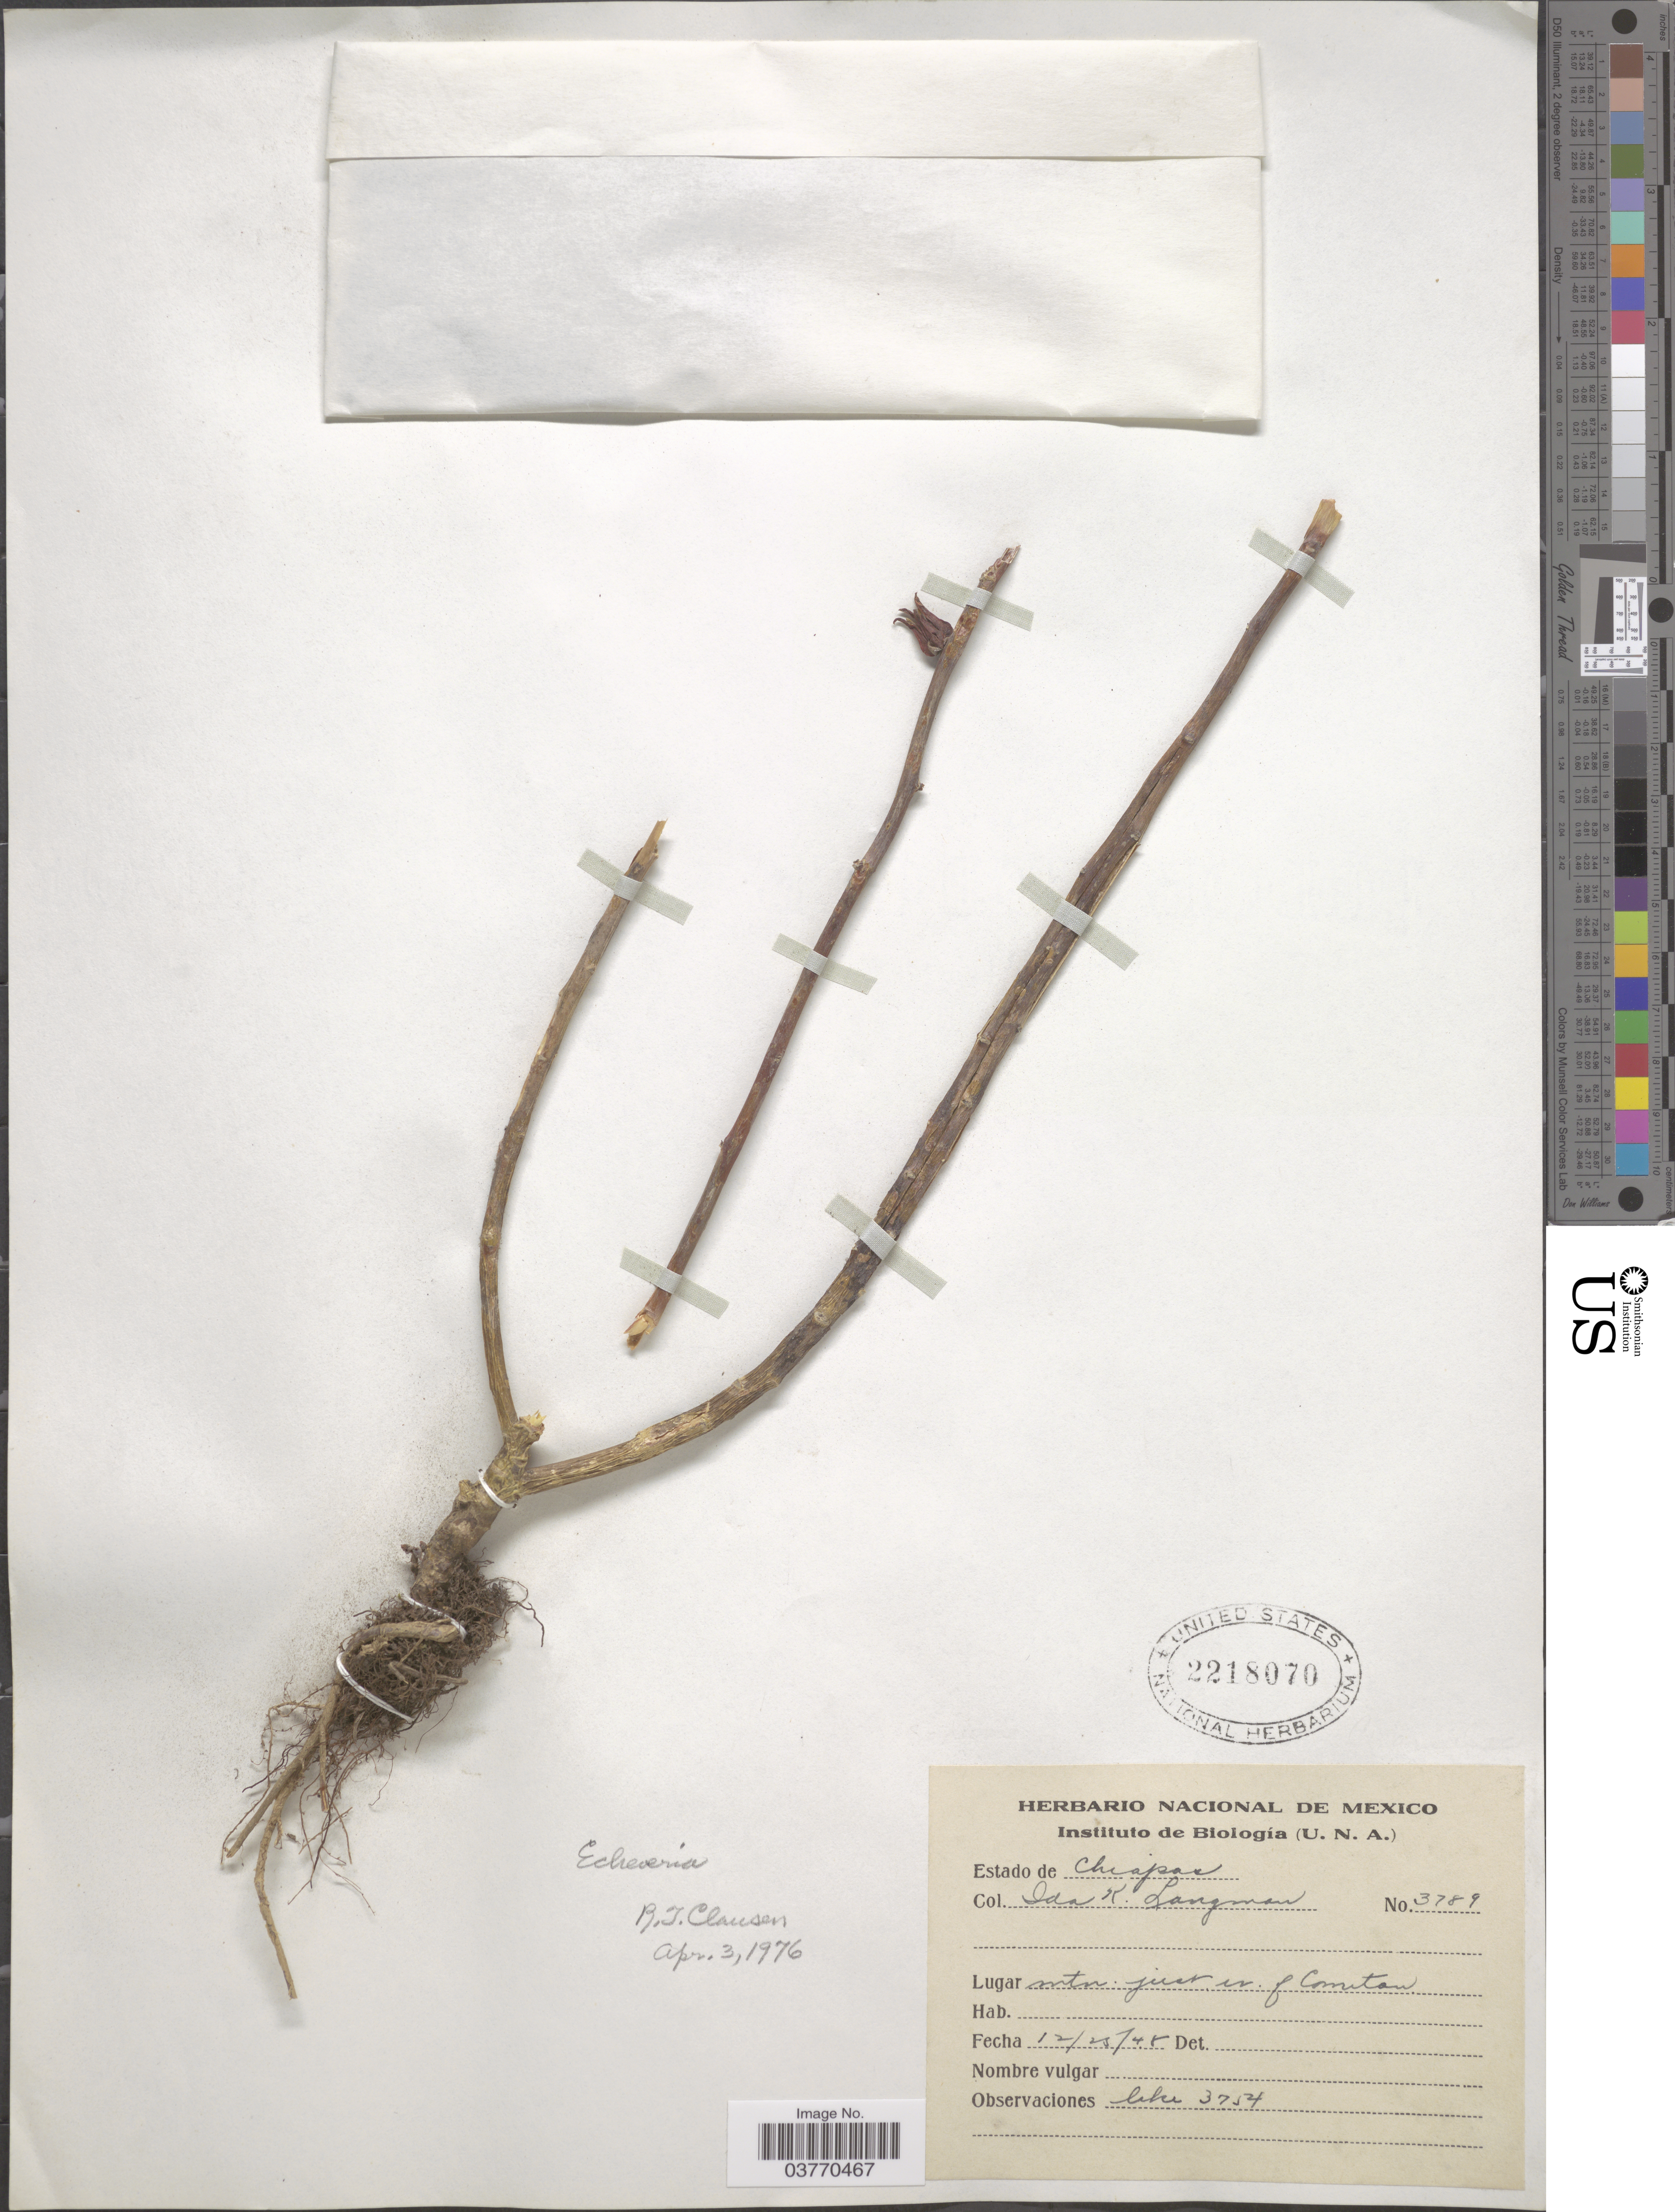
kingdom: Plantae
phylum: Tracheophyta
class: Magnoliopsida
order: Saxifragales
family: Crassulaceae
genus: Echeveria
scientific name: Echeveria sp.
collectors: I. K. Langman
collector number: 3789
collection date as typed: Transcribed d/m/y: 25/12/48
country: Mexico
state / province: Chiapas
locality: Mtn. just n. of Comitan.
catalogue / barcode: US 2218070